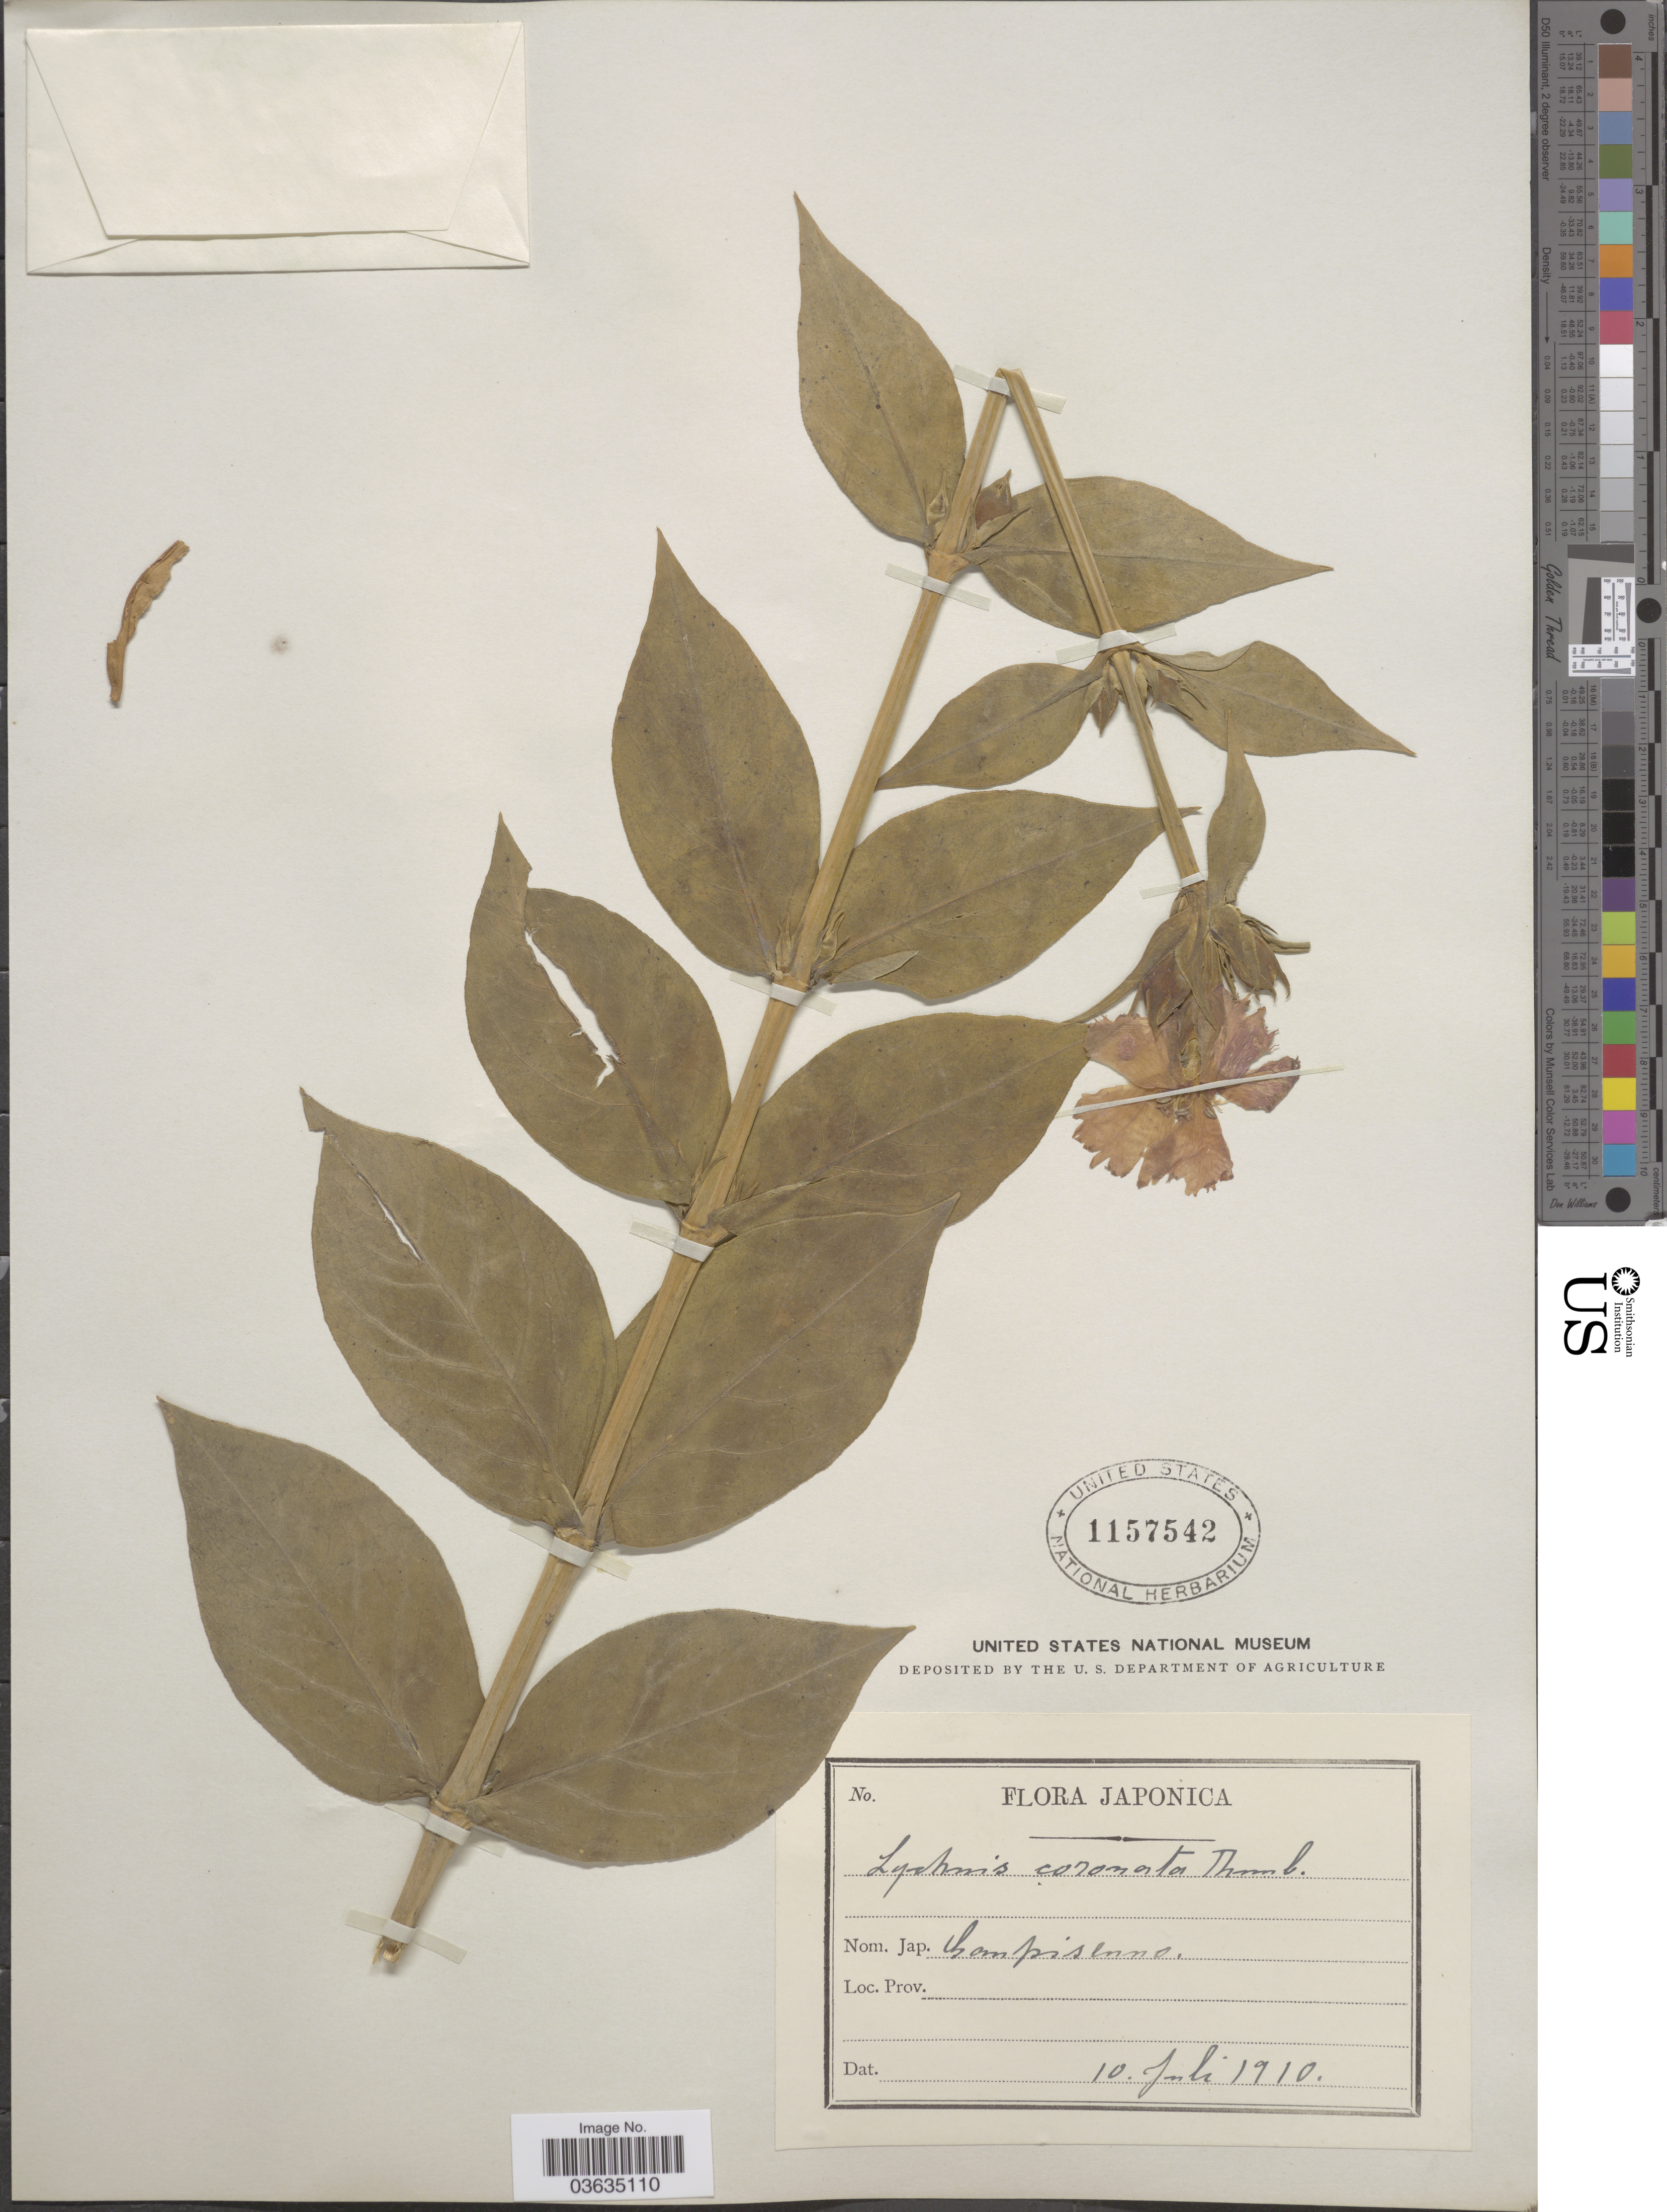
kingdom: Plantae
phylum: Tracheophyta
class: Magnoliopsida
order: Caryophyllales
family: Caryophyllaceae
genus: Silene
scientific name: Silene banksia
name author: (Meerb.) Mabb.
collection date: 1910-07-10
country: Japan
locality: Japonica.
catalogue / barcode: US 1157542